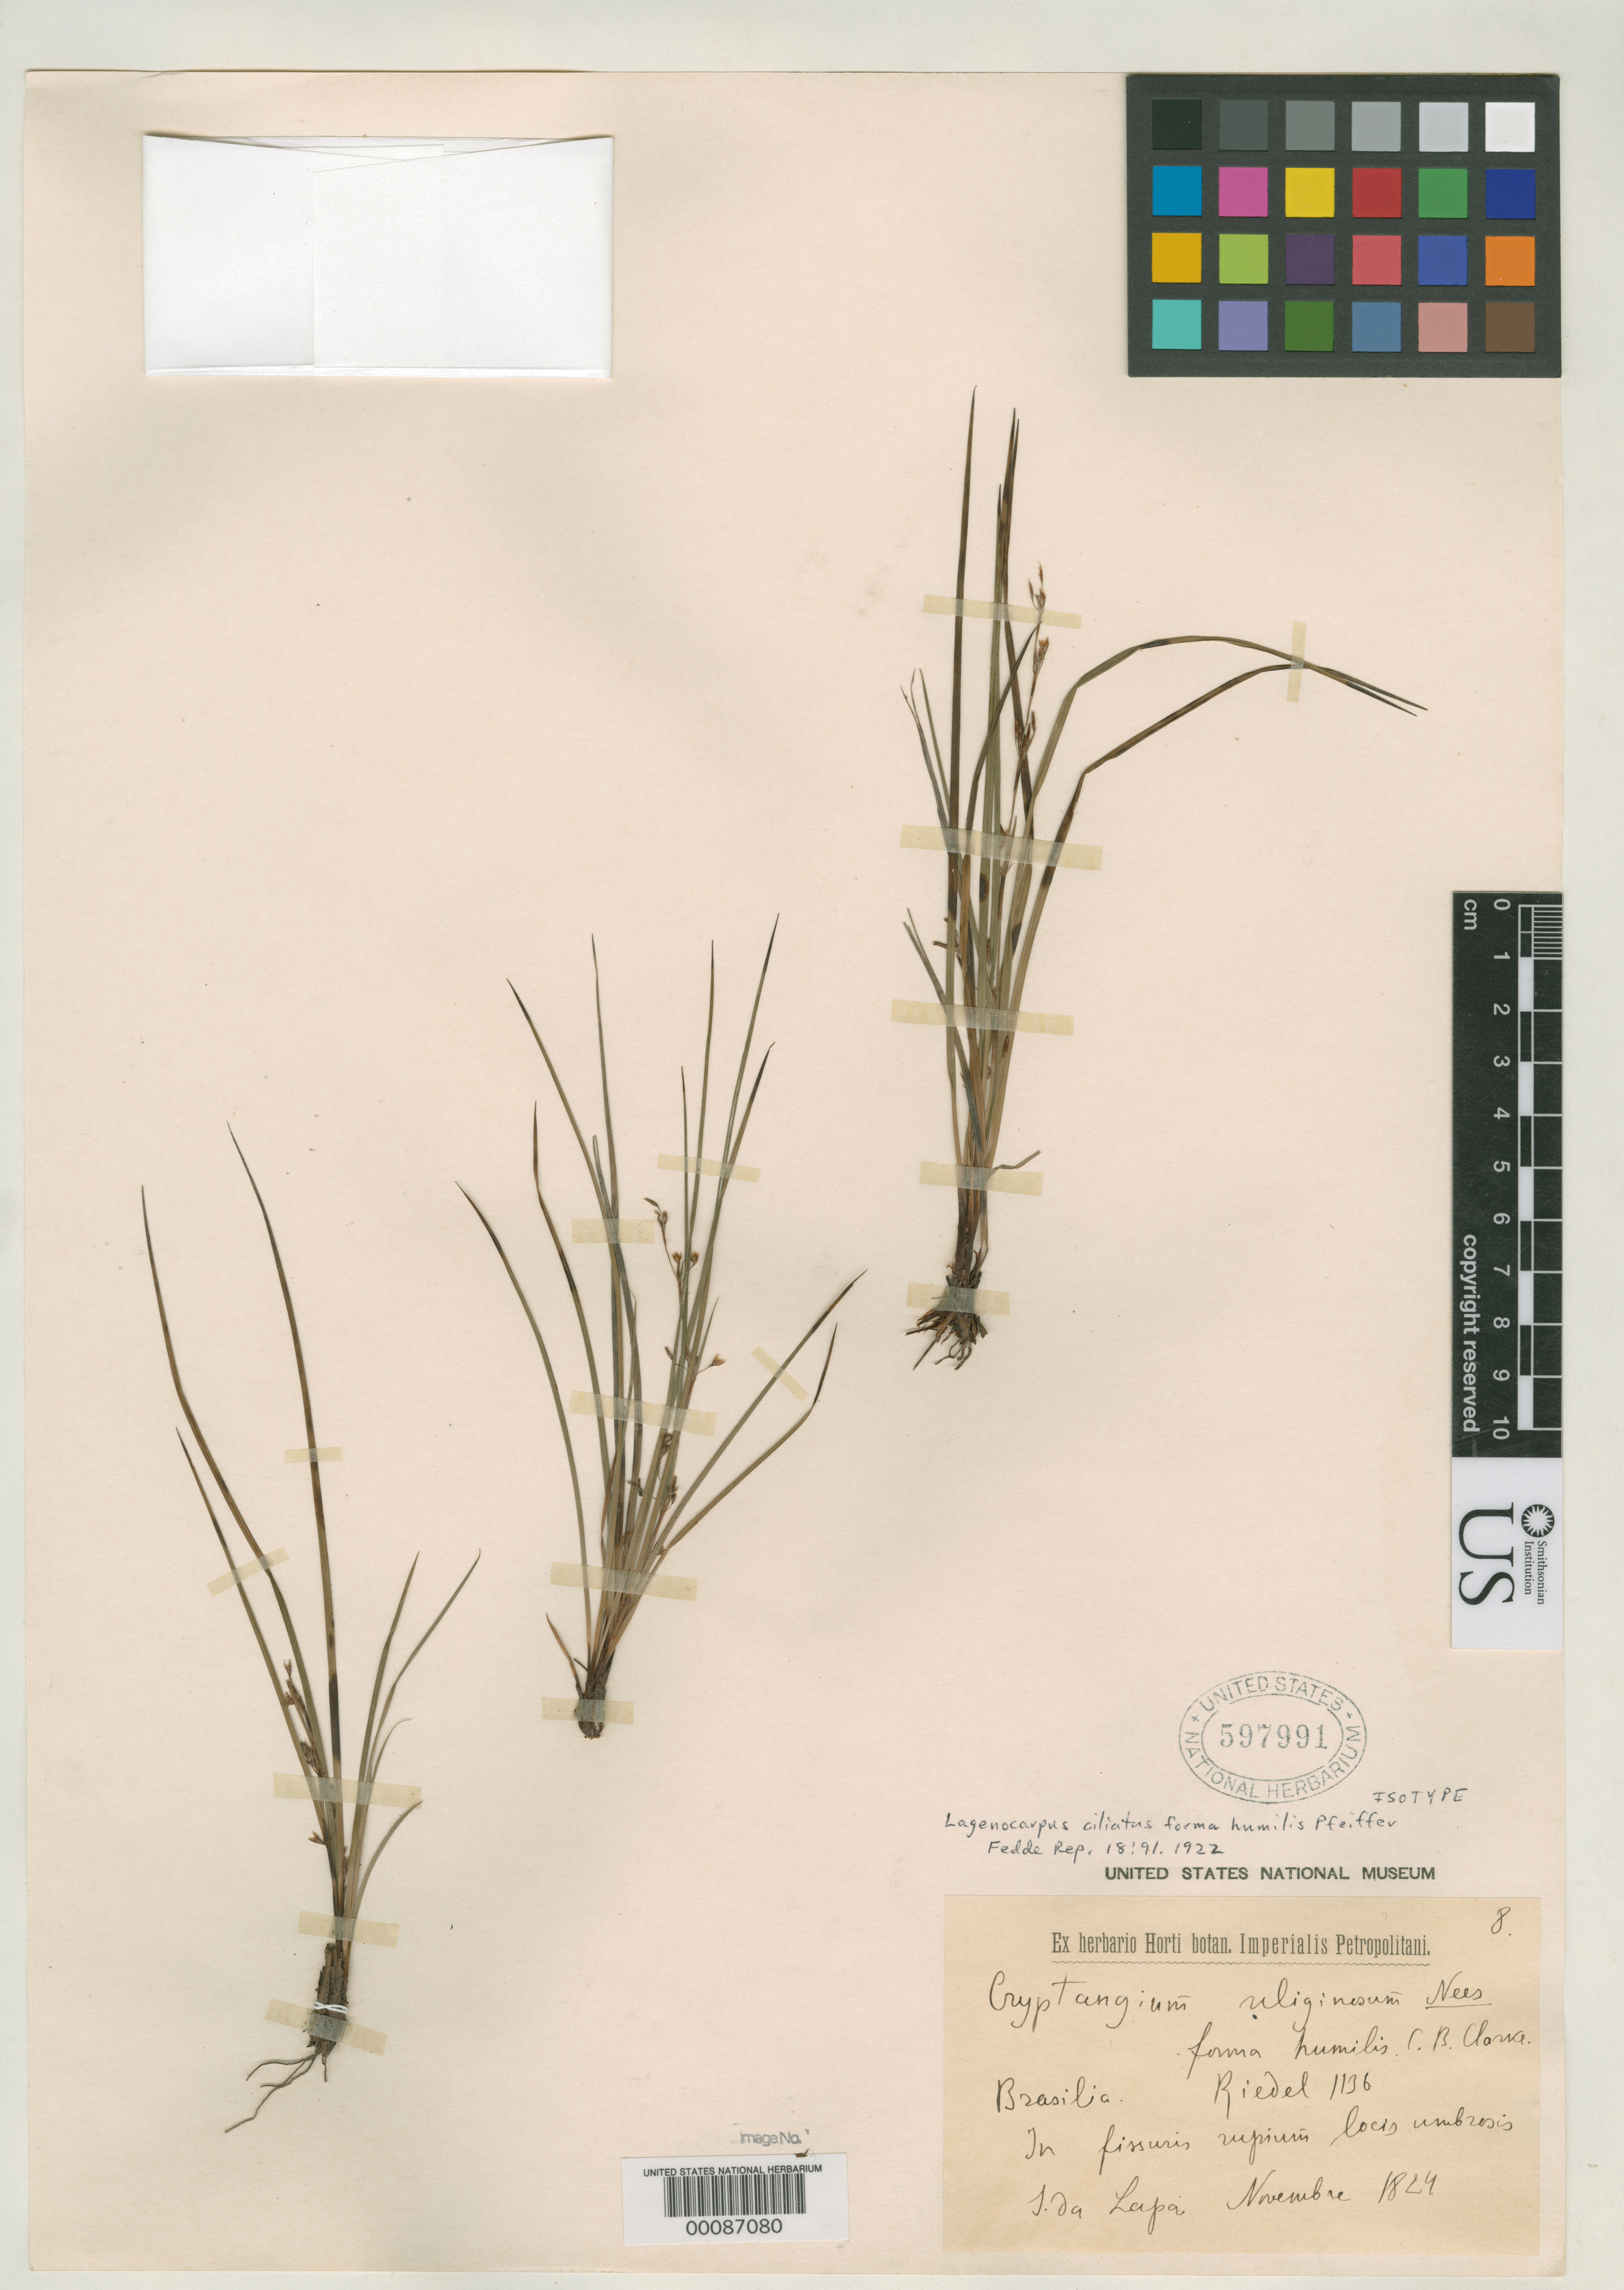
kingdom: Plantae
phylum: Tracheophyta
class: Liliopsida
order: Poales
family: Cyperaceae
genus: Lagenocarpus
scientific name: Lagenocarpus ciliatus f. humilis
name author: H. Pfeiff.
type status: Isosyntype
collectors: L. Riedel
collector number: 1136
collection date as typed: Nov 1829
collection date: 1829-11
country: Brazil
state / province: Minas Gerais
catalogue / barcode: US 597991